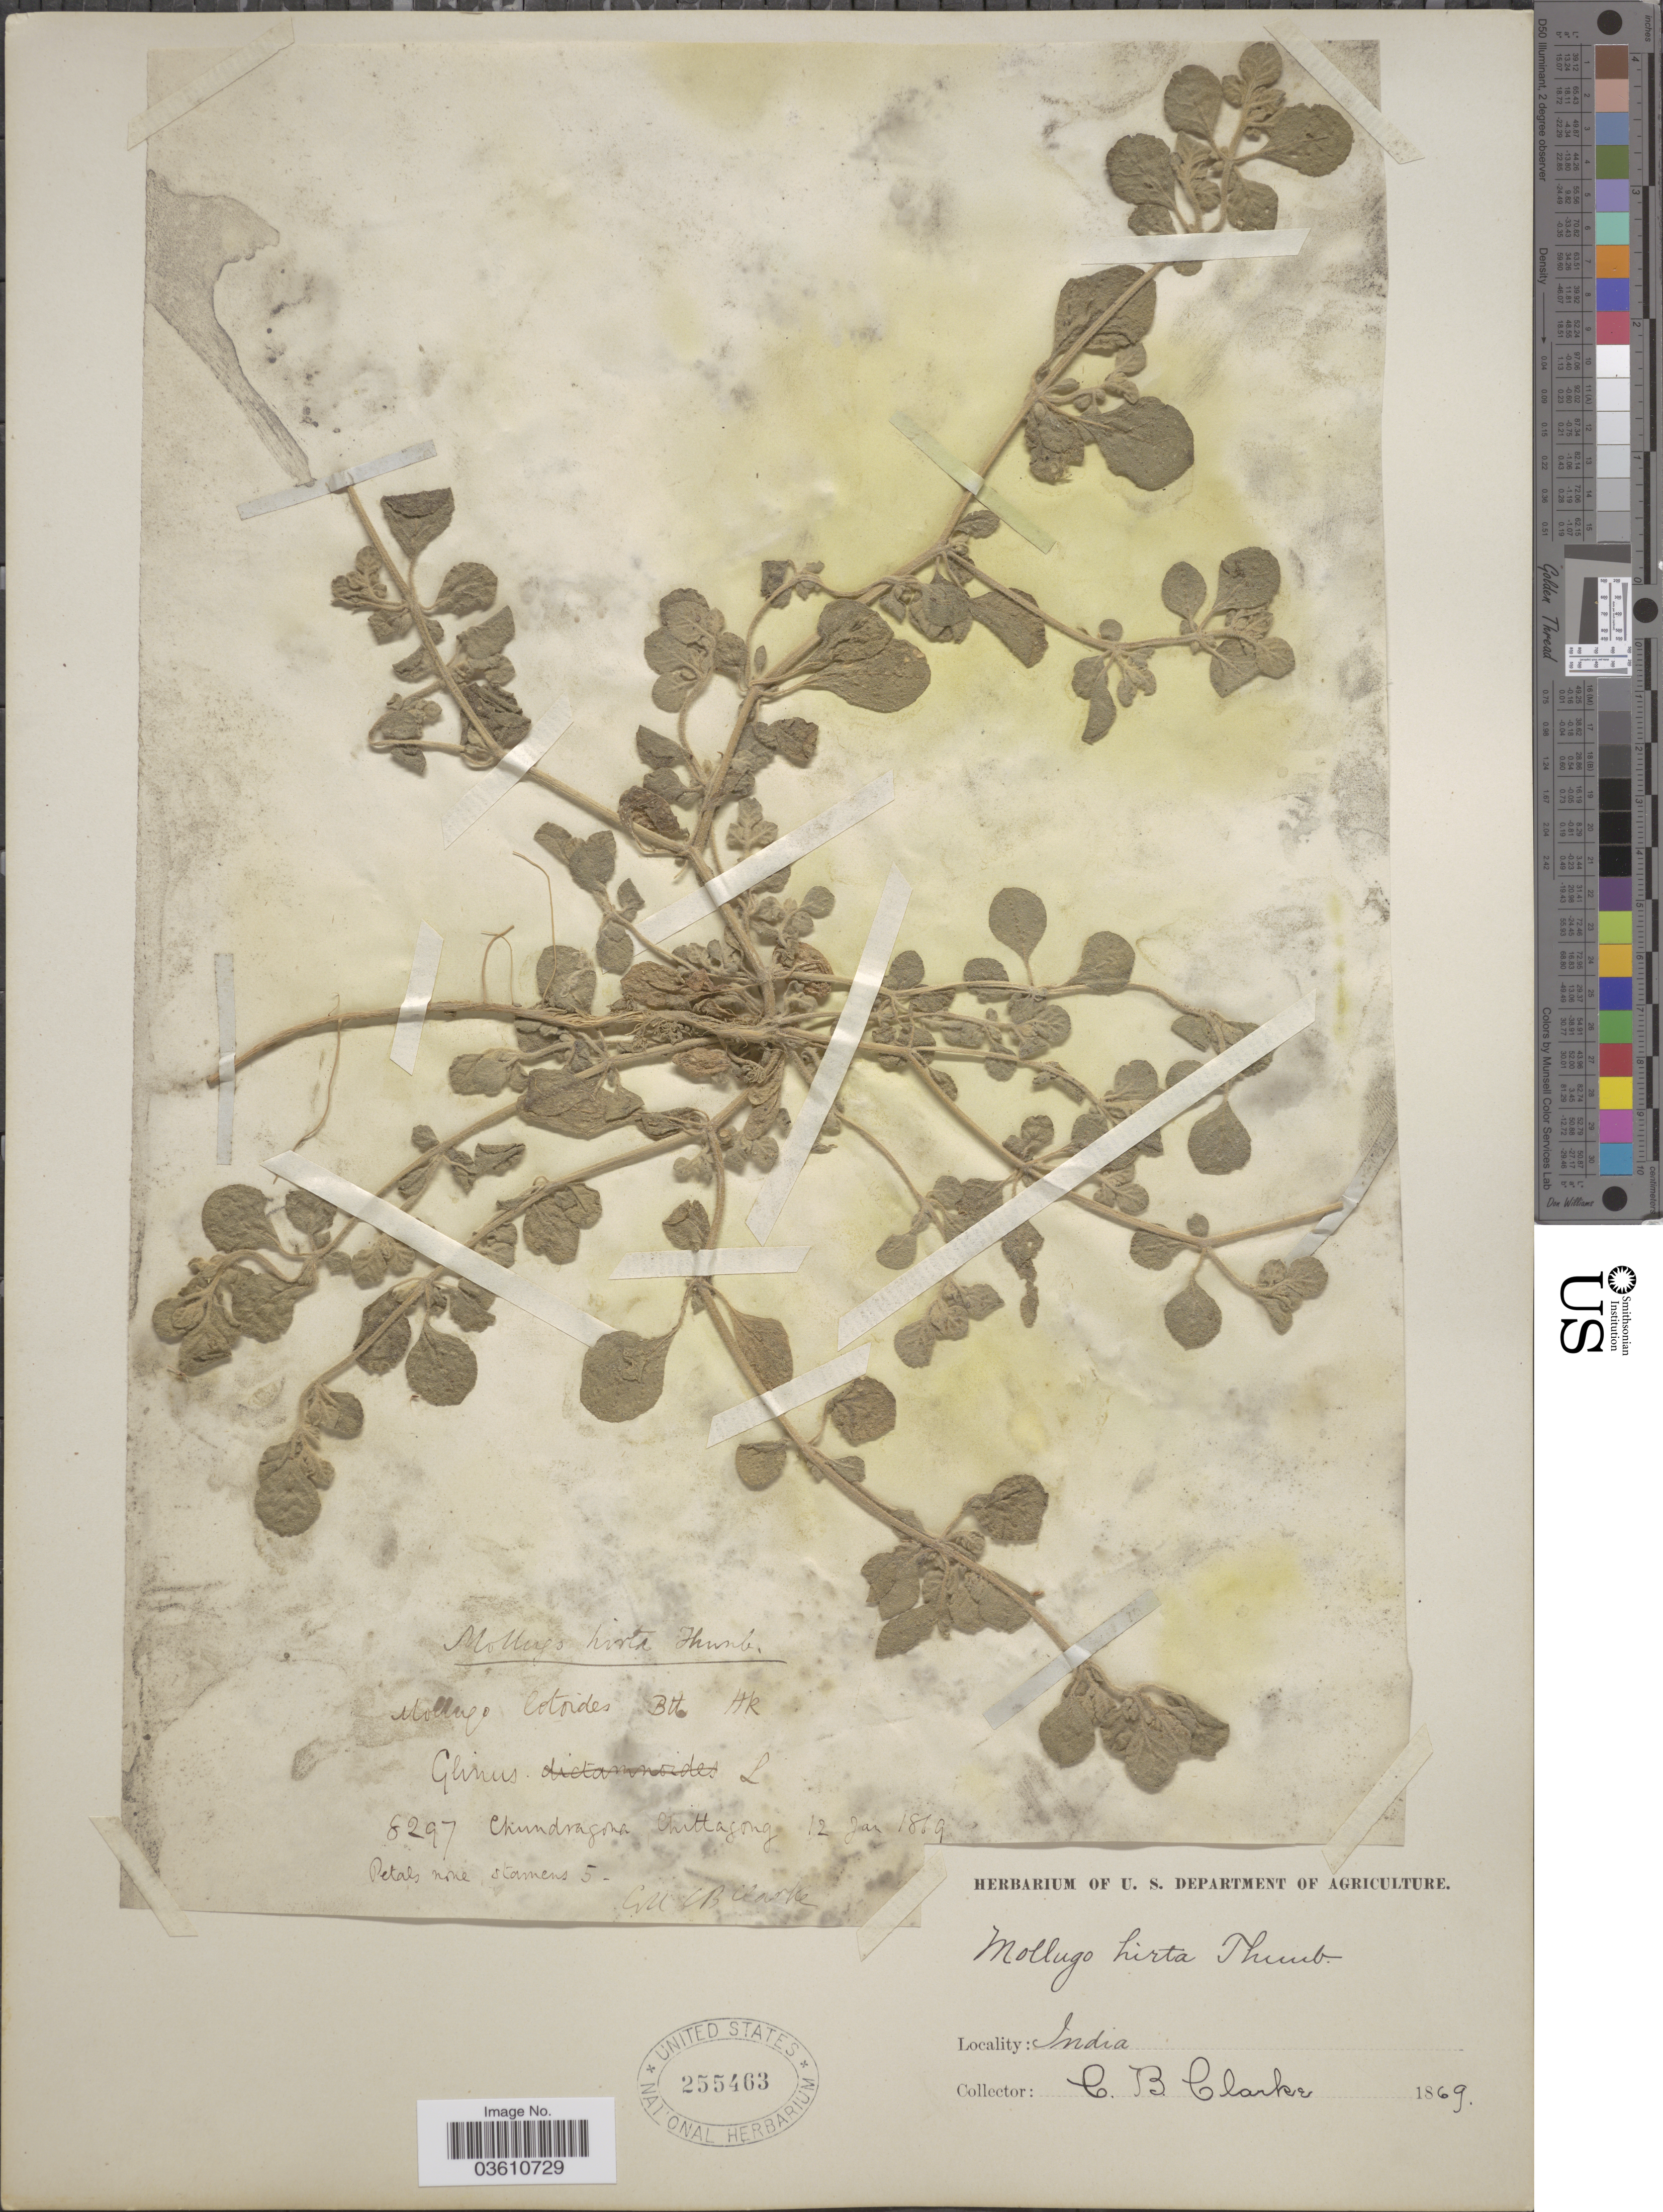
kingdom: Plantae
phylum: Tracheophyta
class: Magnoliopsida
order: Caryophyllales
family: Molluginaceae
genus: Glinus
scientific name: Glinus lotoides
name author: L.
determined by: Strong, Mark T., (BOT), Smithsonian Institution - National Museum of Natural History (UNITED STATES)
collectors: C. B. Clarke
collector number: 8297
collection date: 1869-01-12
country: India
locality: Chundragona Chittagong.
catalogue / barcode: US 255463